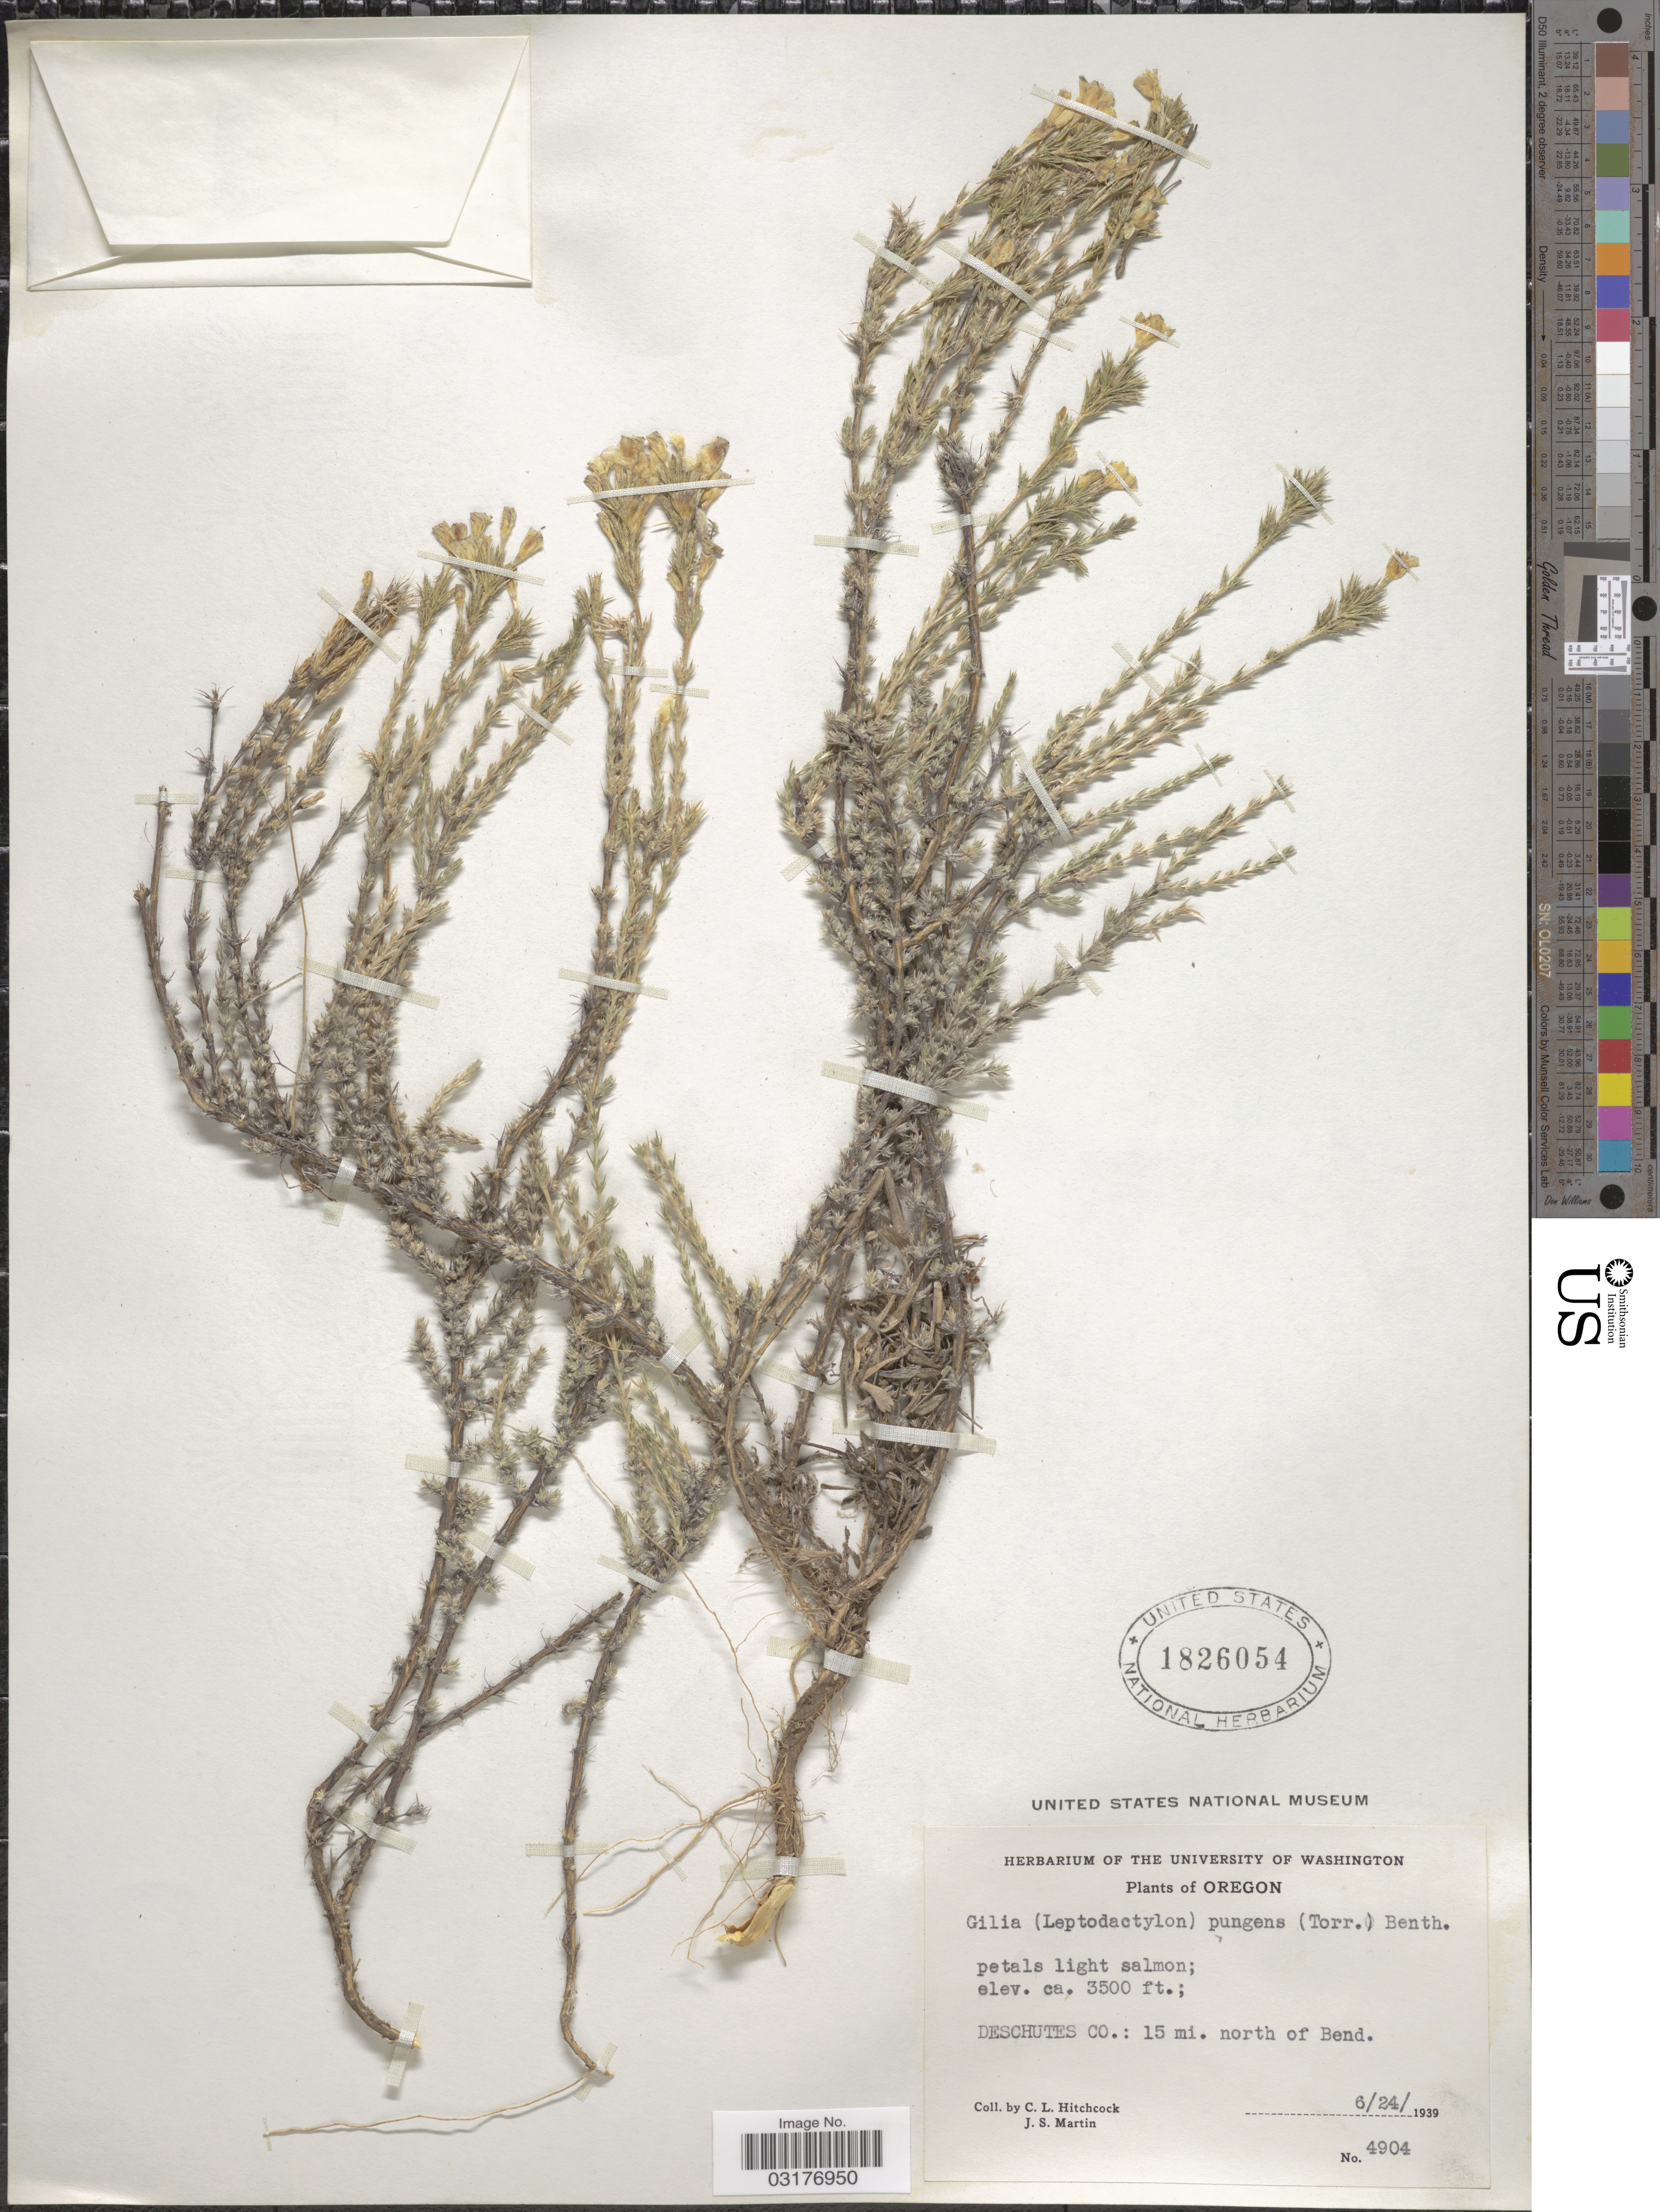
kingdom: Plantae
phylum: Tracheophyta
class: Magnoliopsida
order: Ericales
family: Polemoniaceae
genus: Linanthus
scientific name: Linanthus pungens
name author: (Torr.) J.M. Porter & L.A. Johnson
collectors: C. L. Hitchcock & J. S. Martin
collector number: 4904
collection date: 1939-06-24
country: United States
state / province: Oregon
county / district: Deschutes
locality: Deschutes Co.: 15 mi. north of Bend.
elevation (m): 1067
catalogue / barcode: US 1826054